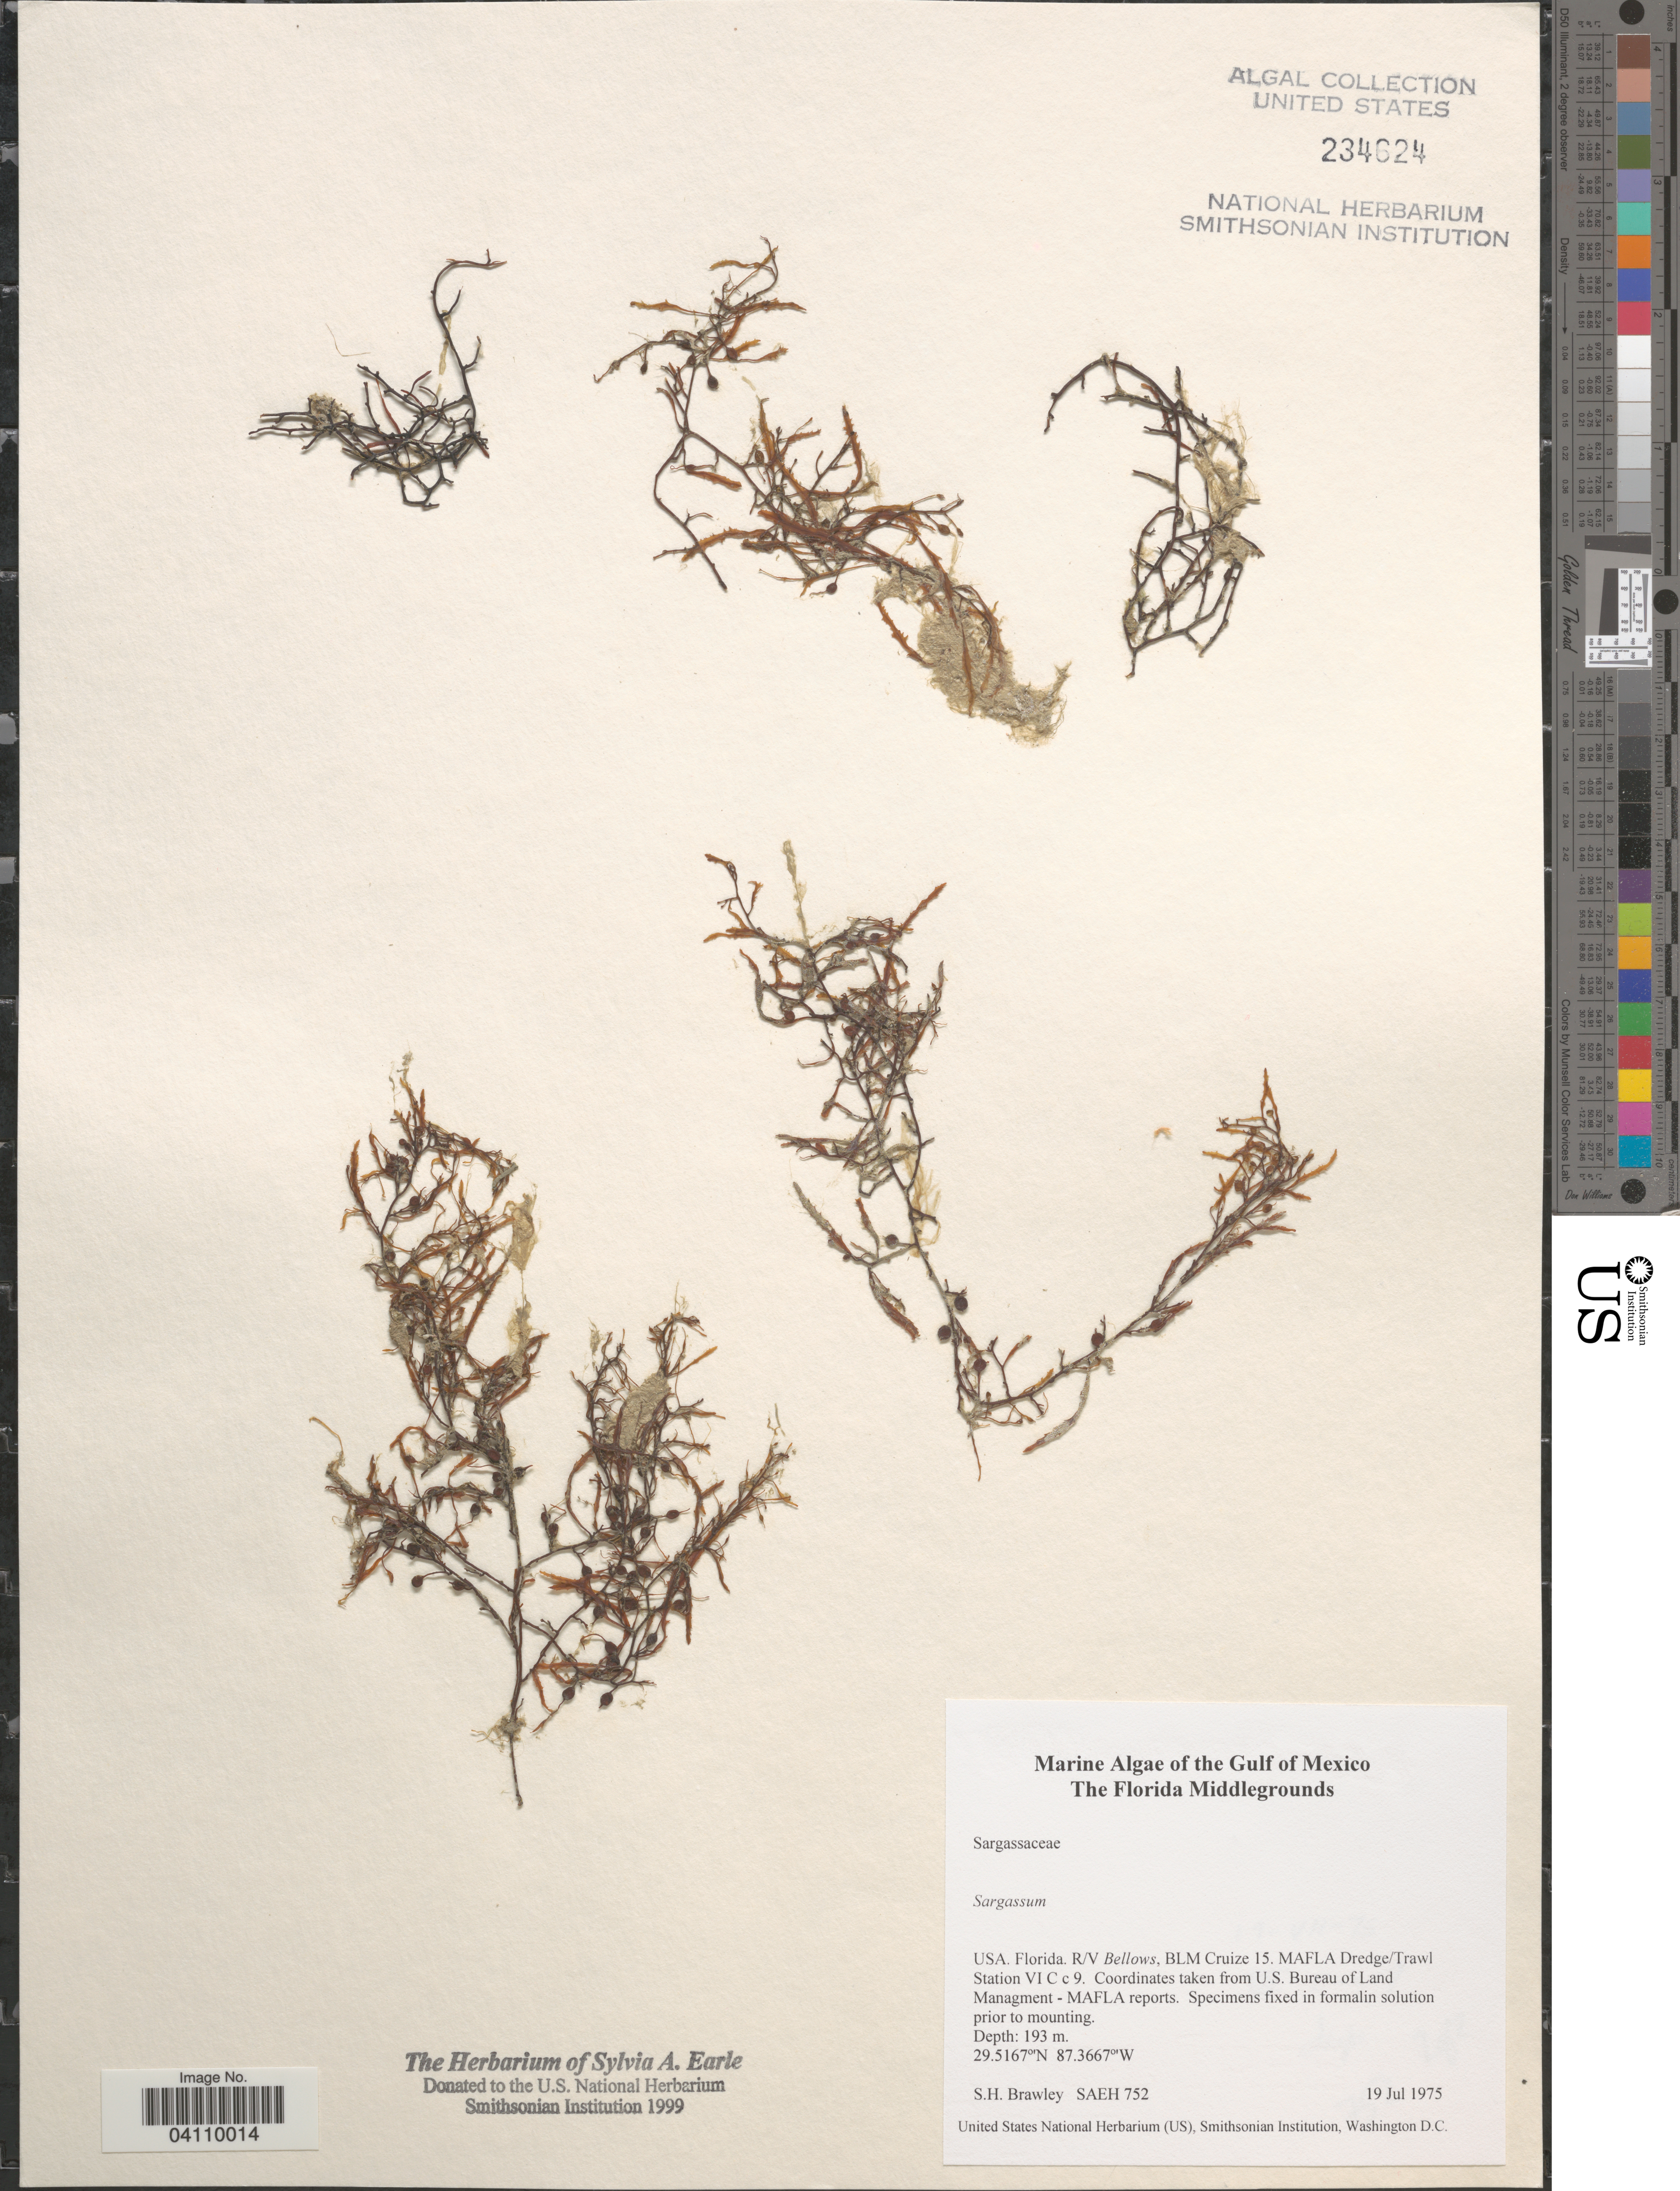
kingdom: Chromista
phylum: Ochrophyta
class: Phaeophyceae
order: Fucales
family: Sargassaceae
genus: Sargassum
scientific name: Sargassum sp.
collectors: S. Brawley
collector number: SAEH 752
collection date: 1975-07-19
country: United States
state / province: Florida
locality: The Gulf of Mexico. The Florida Middlegrounds. R/V Bellows, BLM Cruize 15. MAFLA Dredge/Trawl Station VI C c 9. Coordinates taken from U.S. Bureau of Land Managment - MAFLA reports [unsure placement].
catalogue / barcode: US 234624